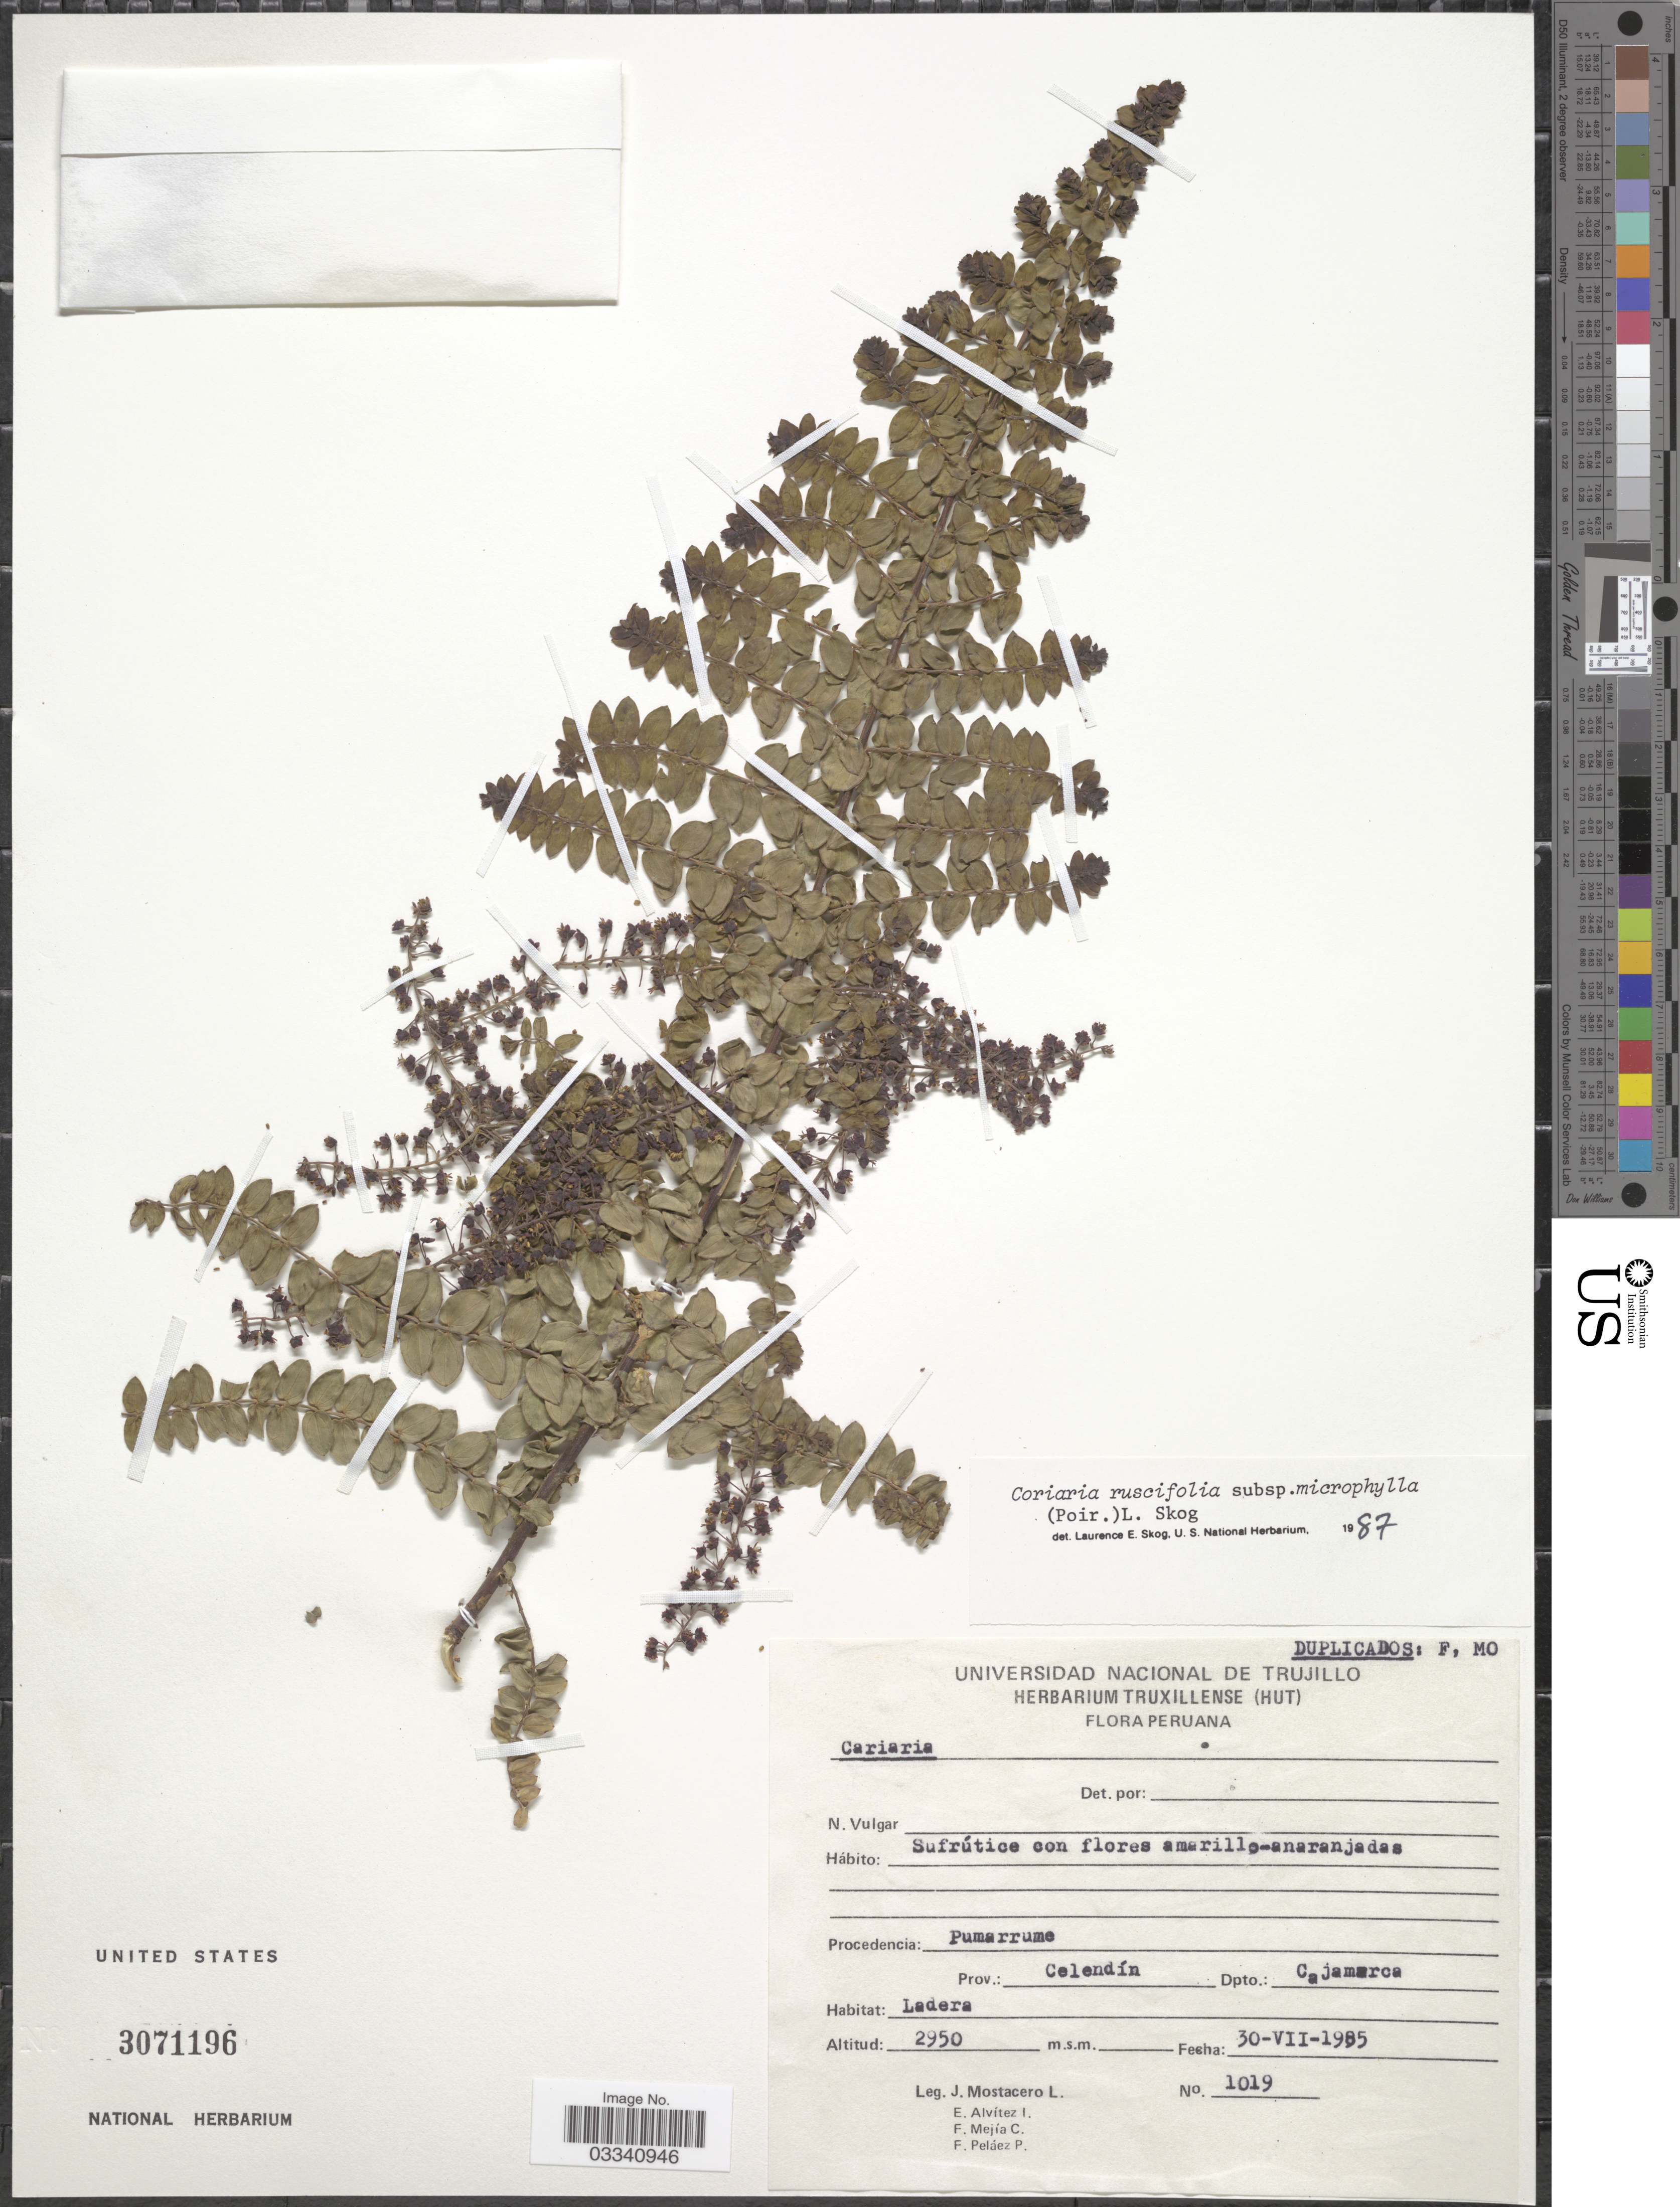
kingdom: Plantae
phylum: Tracheophyta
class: Magnoliopsida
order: Cucurbitales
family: Coriariaceae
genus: Coriaria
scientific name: Coriaria ruscifolia subsp. microphylla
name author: (Poir.) L.E. Skog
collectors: J. Mostacero L., E. Alvitez I., F. Mejia C. & F. Pelaez P.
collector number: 1019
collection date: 1985-07-30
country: Peru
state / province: Cajamarca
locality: Procedencia: Pumarrume, Prov.: Celendín, Dpto.: Cajamarca.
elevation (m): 2950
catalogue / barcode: US 3071196